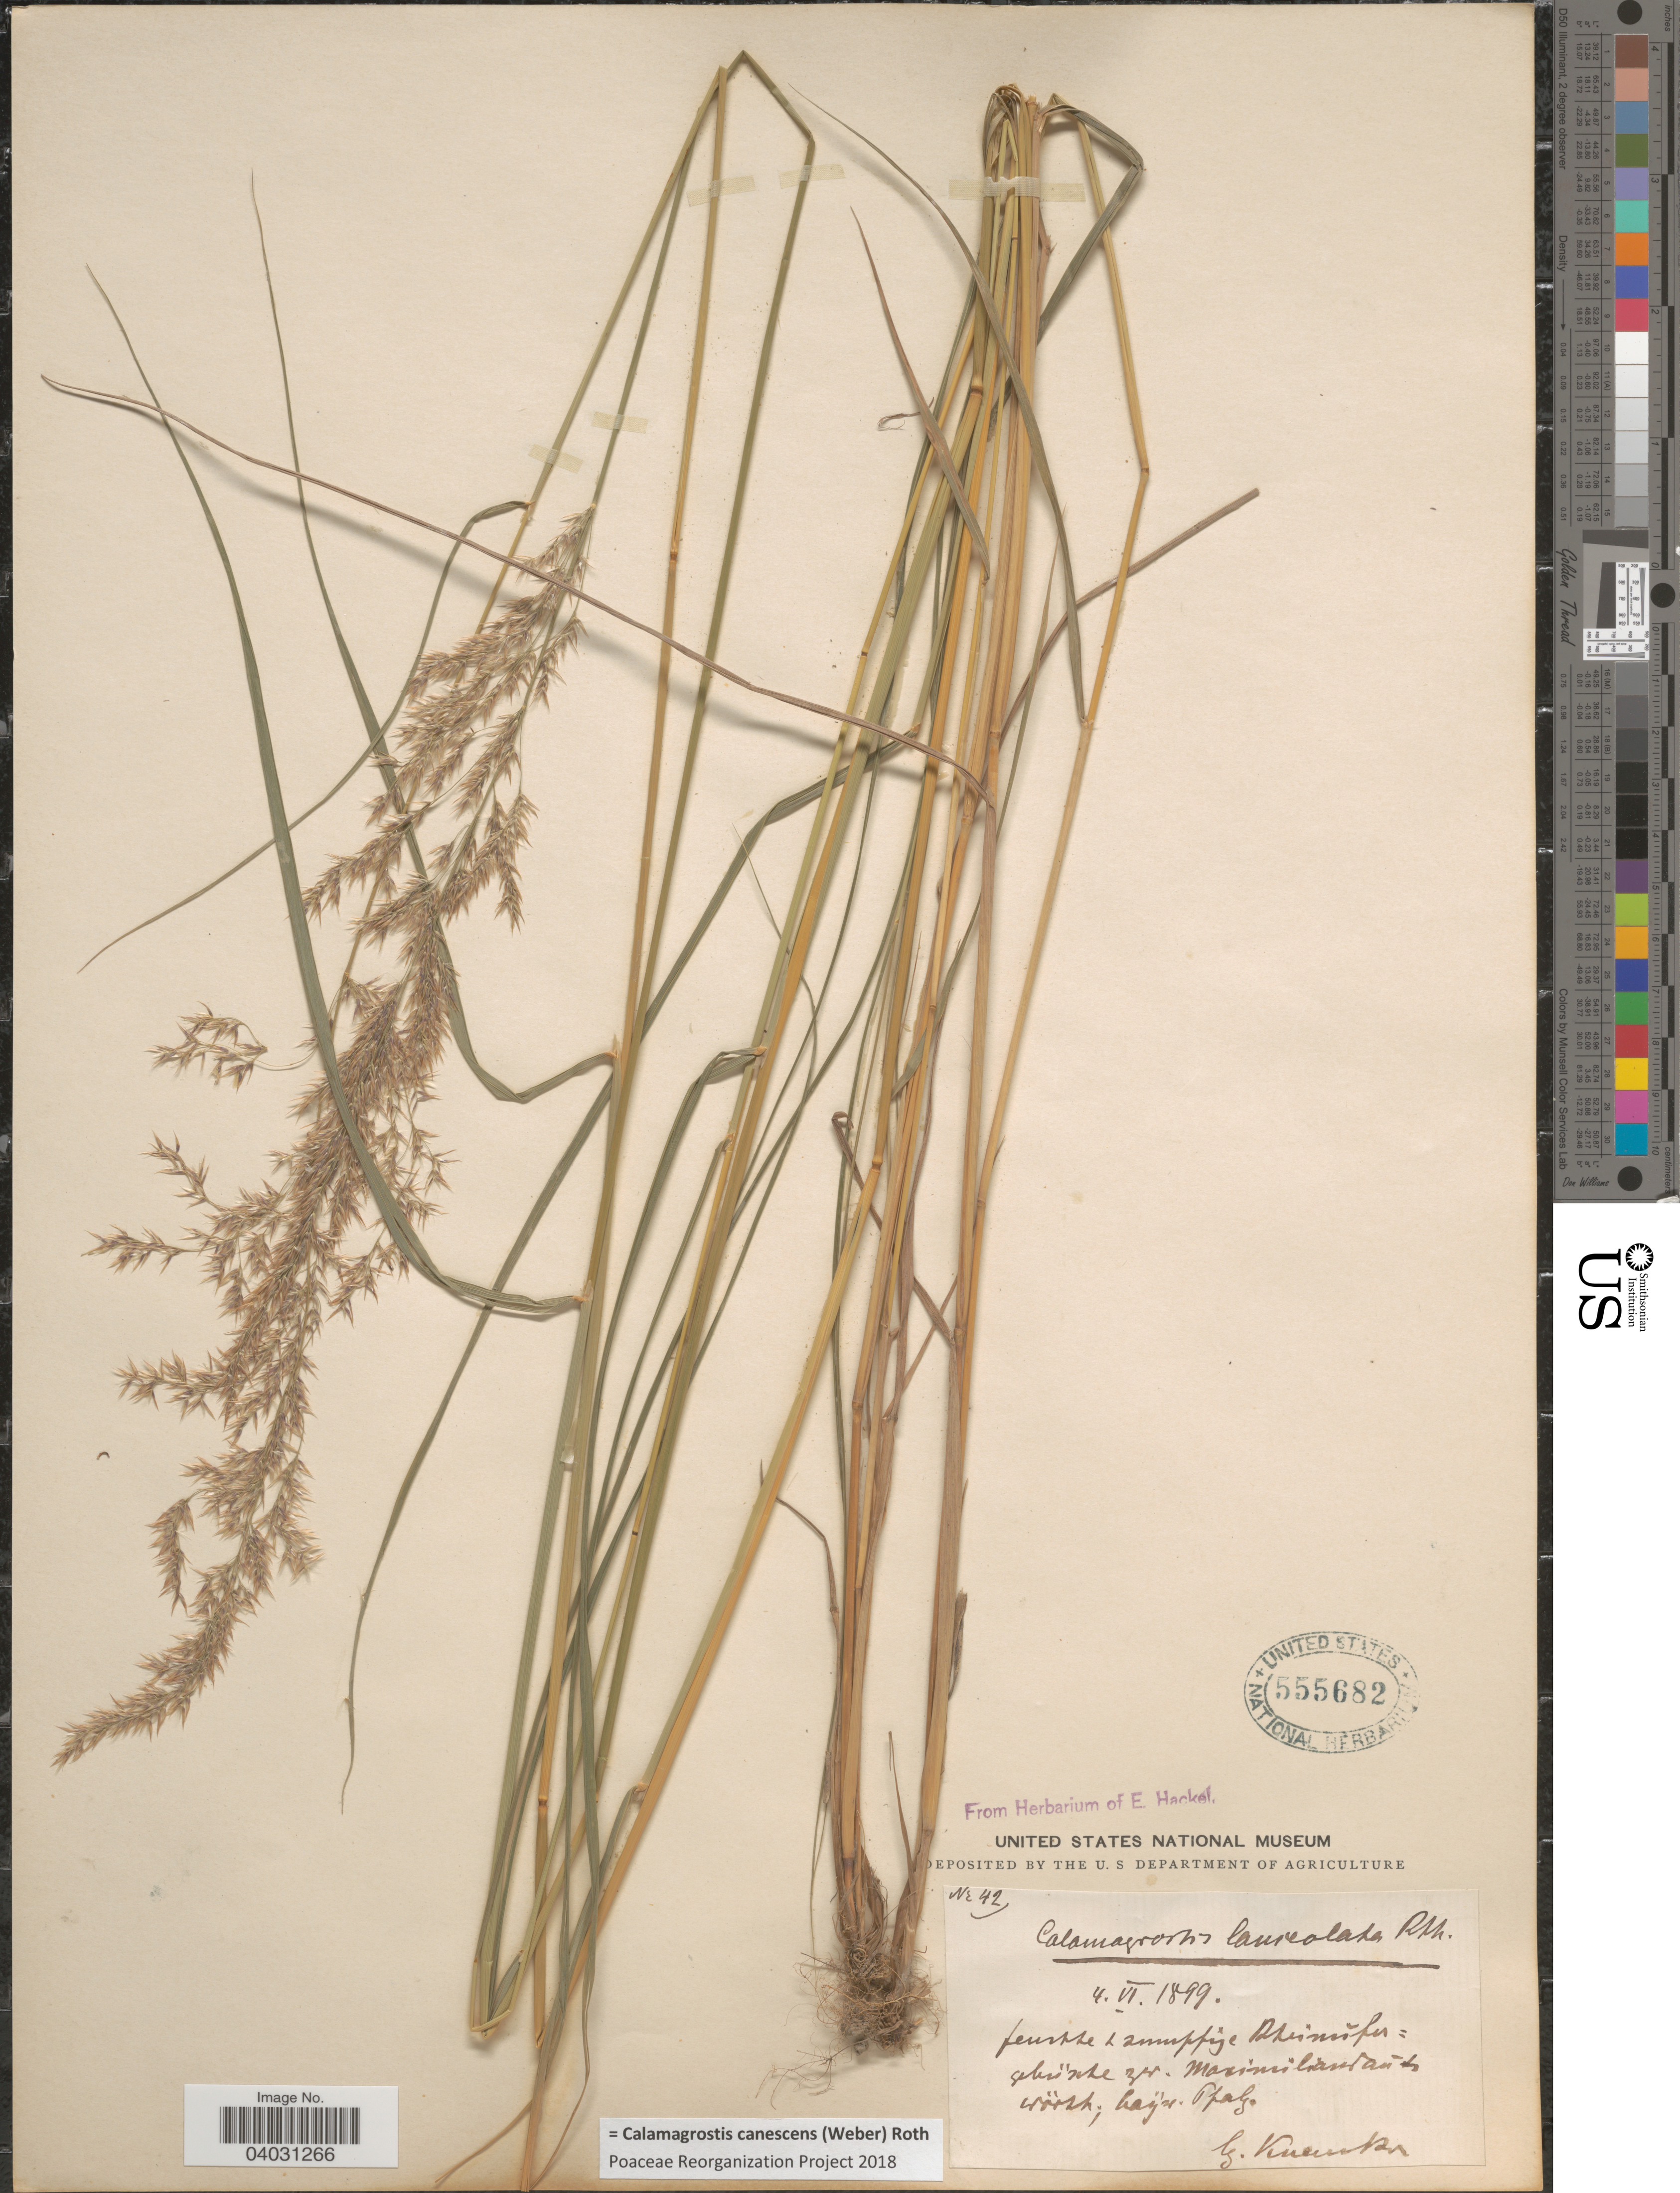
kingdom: Plantae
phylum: Tracheophyta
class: Liliopsida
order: Poales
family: Poaceae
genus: Calamagrostis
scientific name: Calamagrostis canescens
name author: (G.H. Weber) Roth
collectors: Kneucker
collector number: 42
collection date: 1899-06-04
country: Italy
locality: Feurze i sumpfige Rheinufer: schüsche zr. Maximilianrants wóósh; haija. [interpreted]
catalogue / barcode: US 555682